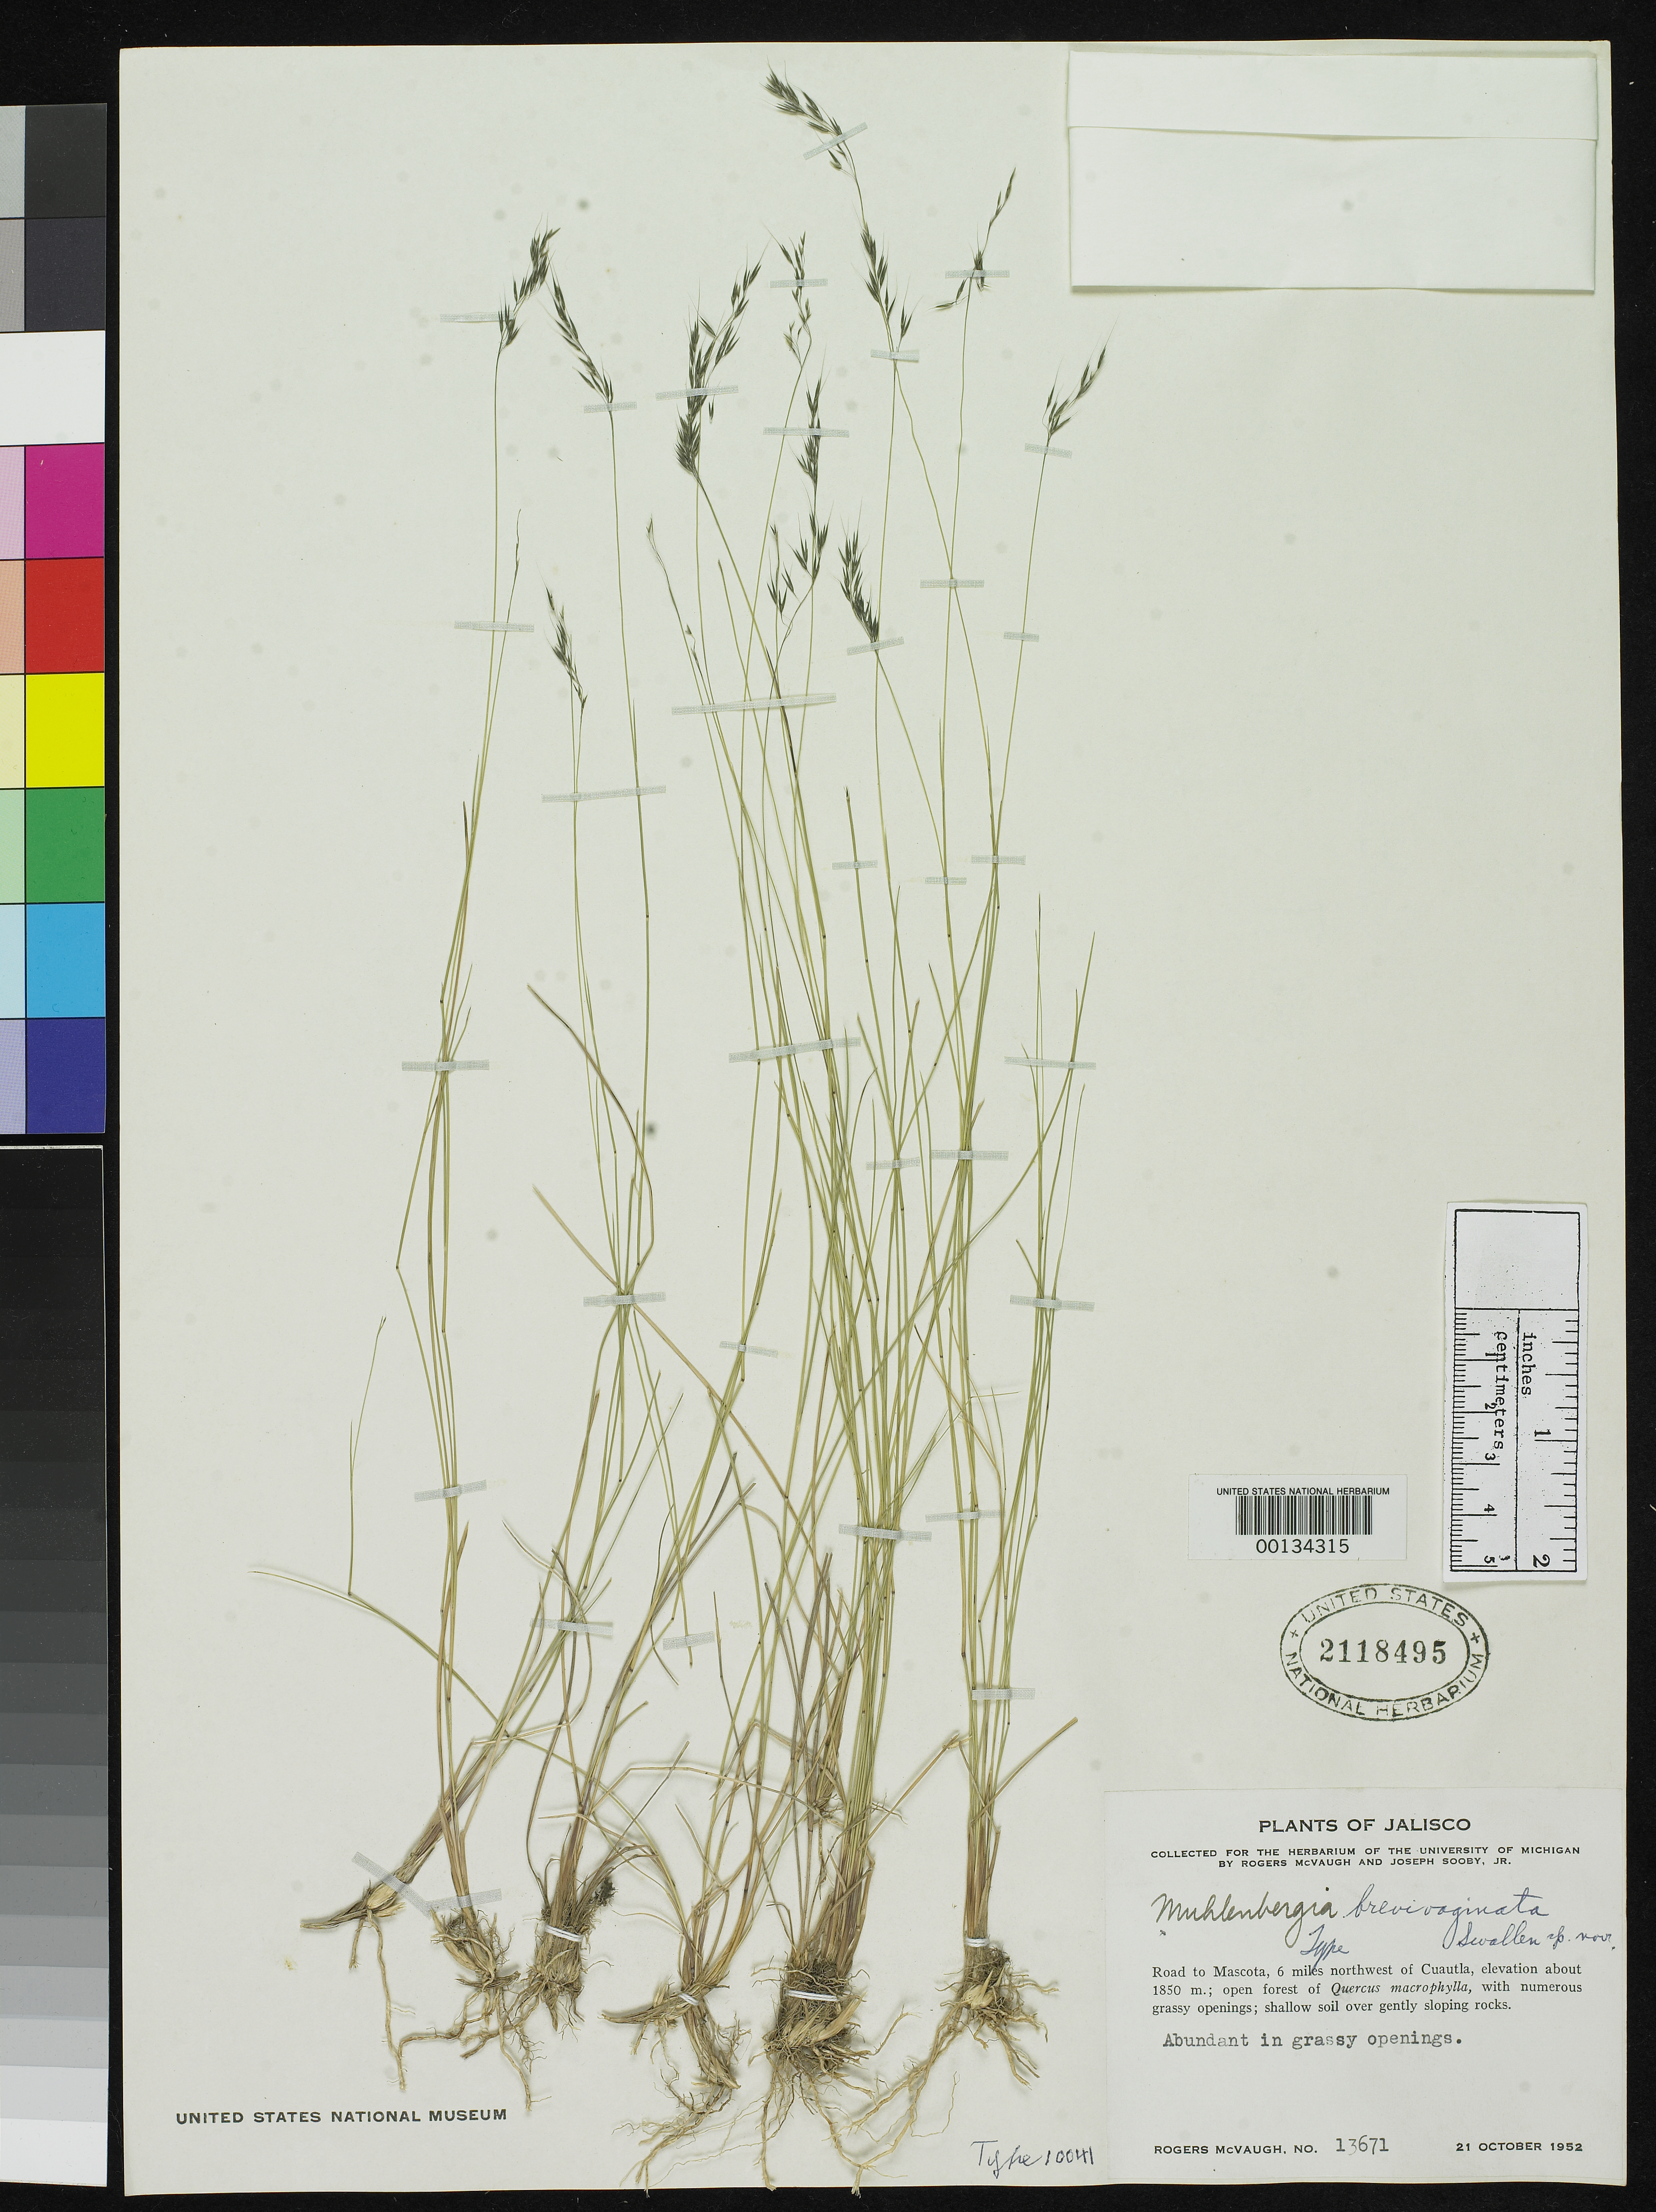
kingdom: Plantae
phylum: Tracheophyta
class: Liliopsida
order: Poales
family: Poaceae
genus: Muhlenbergia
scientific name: Muhlenbergia brevivaginata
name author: Swallen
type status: Holotype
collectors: R. McVaugh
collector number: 13671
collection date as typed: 21 Oct 1952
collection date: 1952-10-21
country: Mexico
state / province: Jalisco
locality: Road to Mascota, 6 mi NW of Cuautla.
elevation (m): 1850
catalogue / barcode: US 2118495